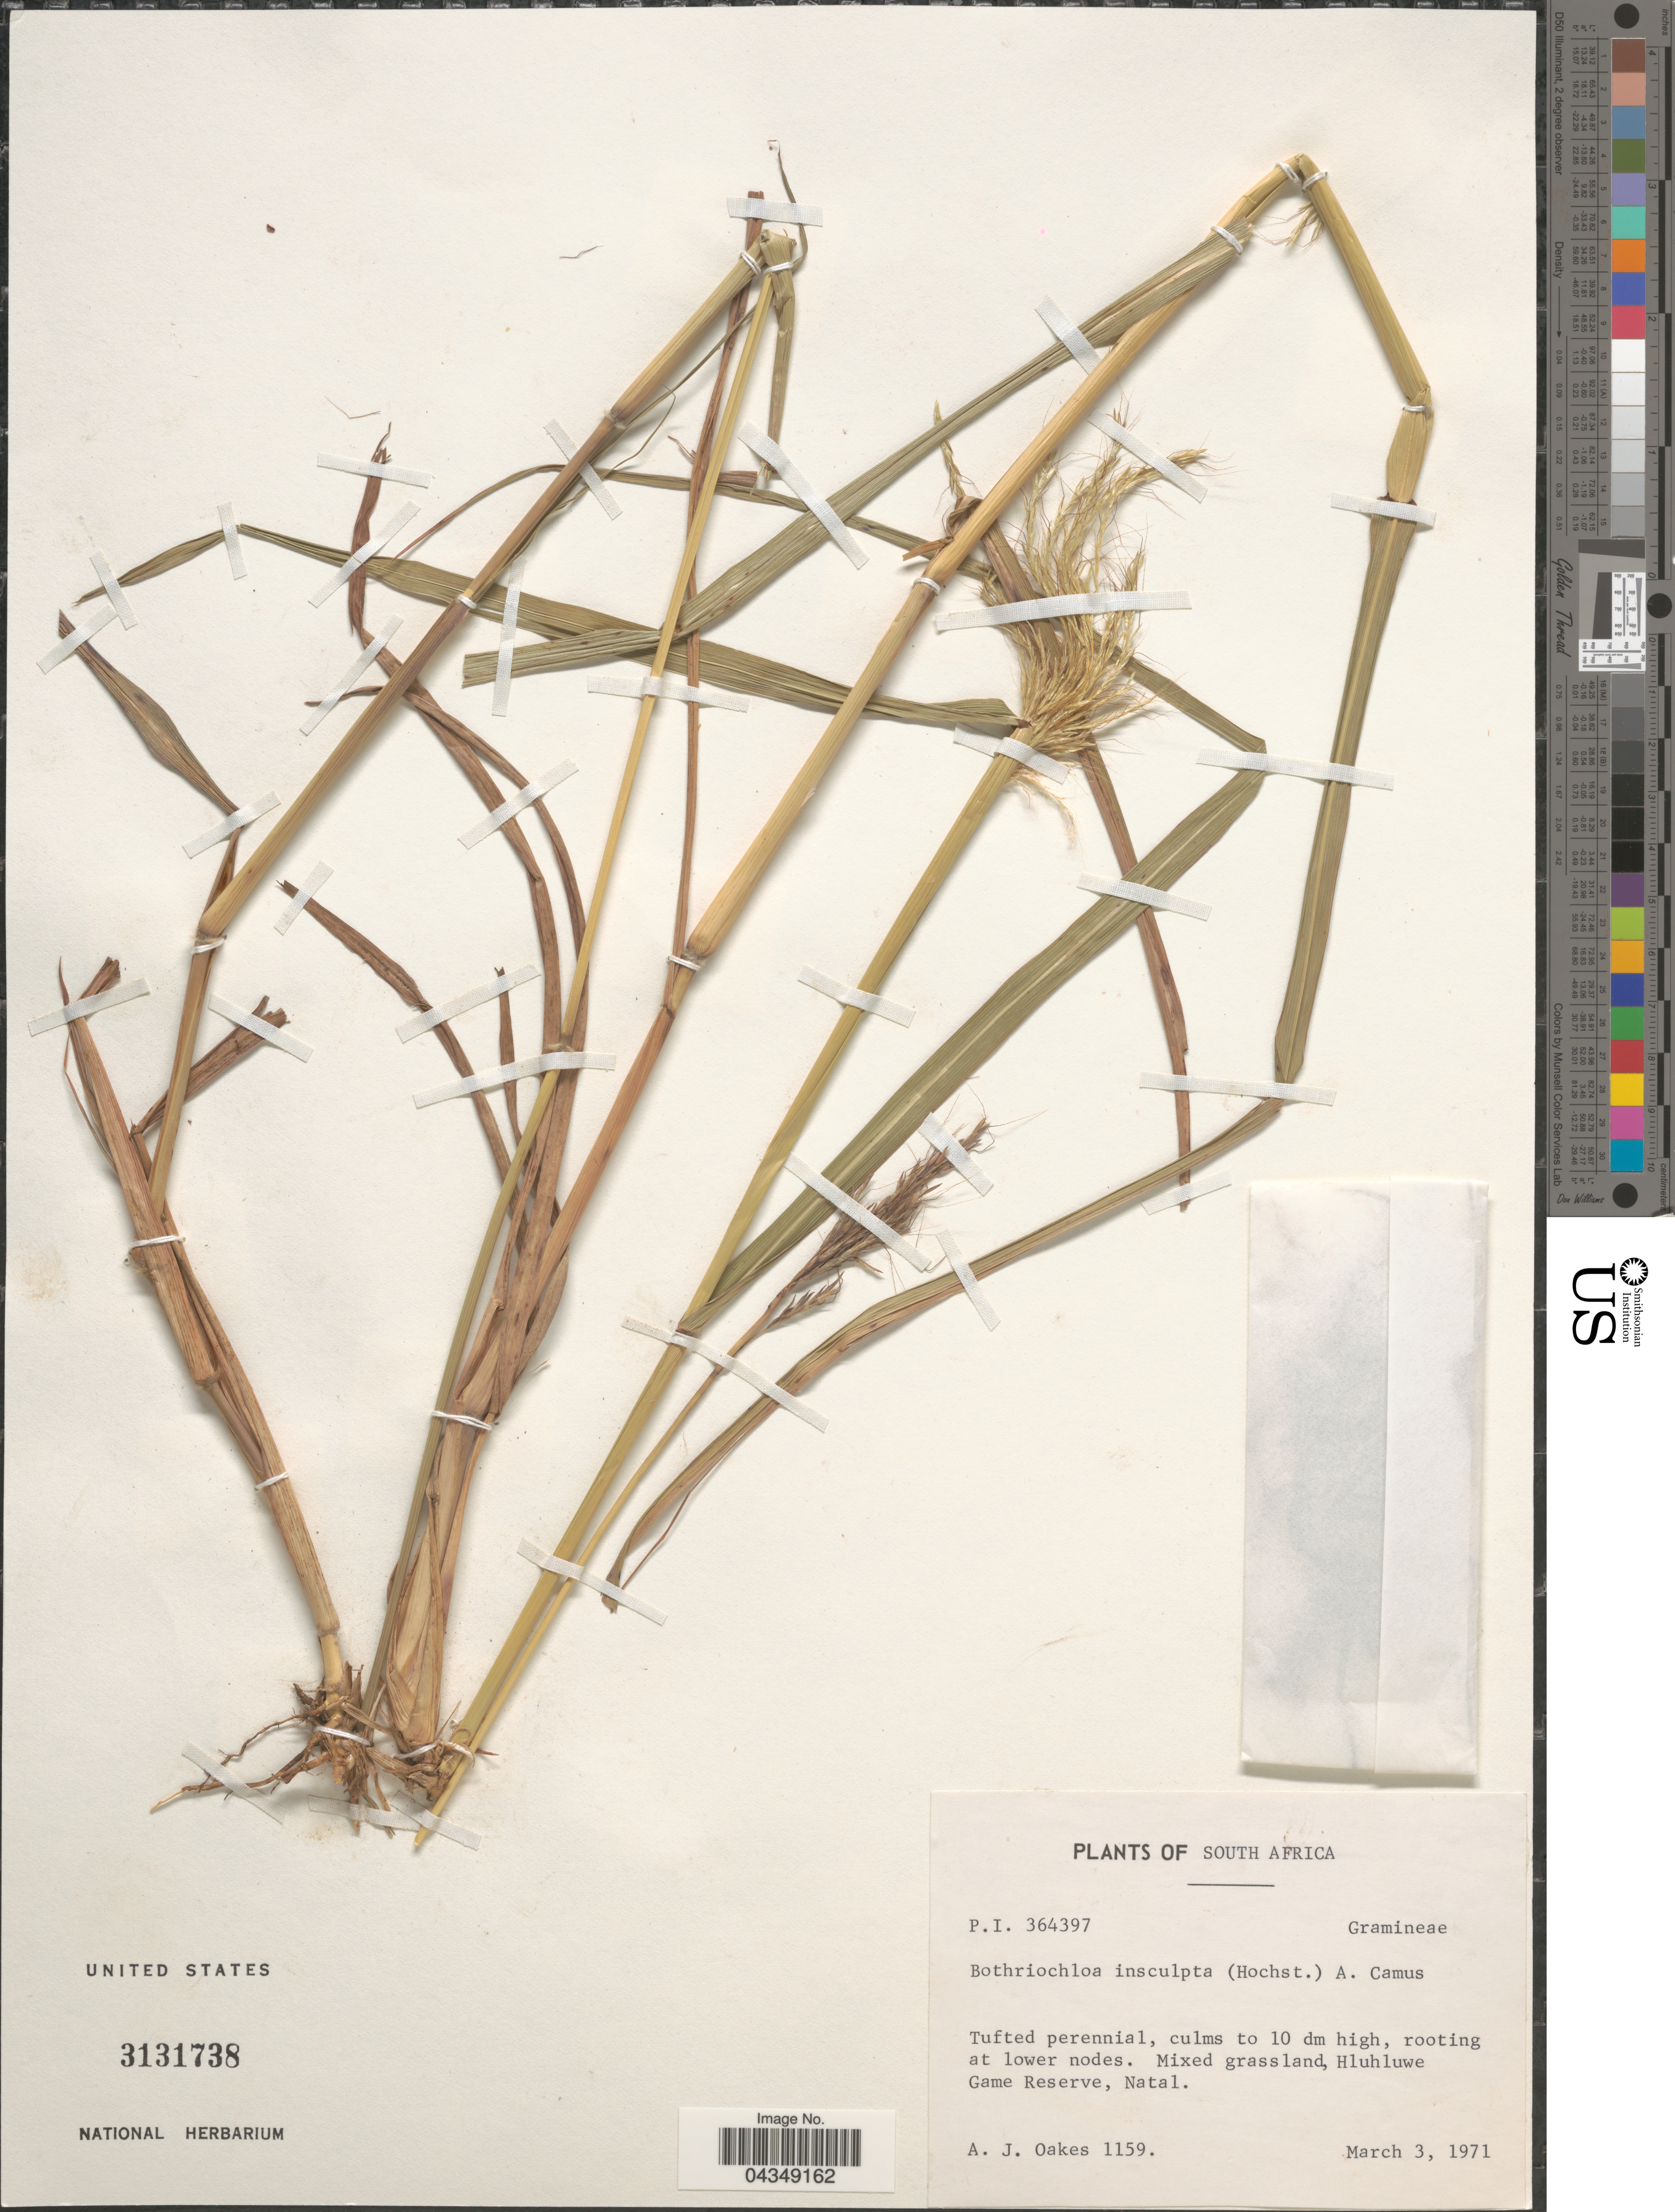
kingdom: Plantae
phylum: Tracheophyta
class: Liliopsida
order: Poales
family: Poaceae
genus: Bothriochloa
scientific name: Bothriochloa insculpta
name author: (Hochst. ex A. Rich.) A. Camus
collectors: A. Oakes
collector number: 1159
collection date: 1971-03-03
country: South Africa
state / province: KwaZulu-Natal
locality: Hluhluwe Game Reserve, Natal.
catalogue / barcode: US 3131738